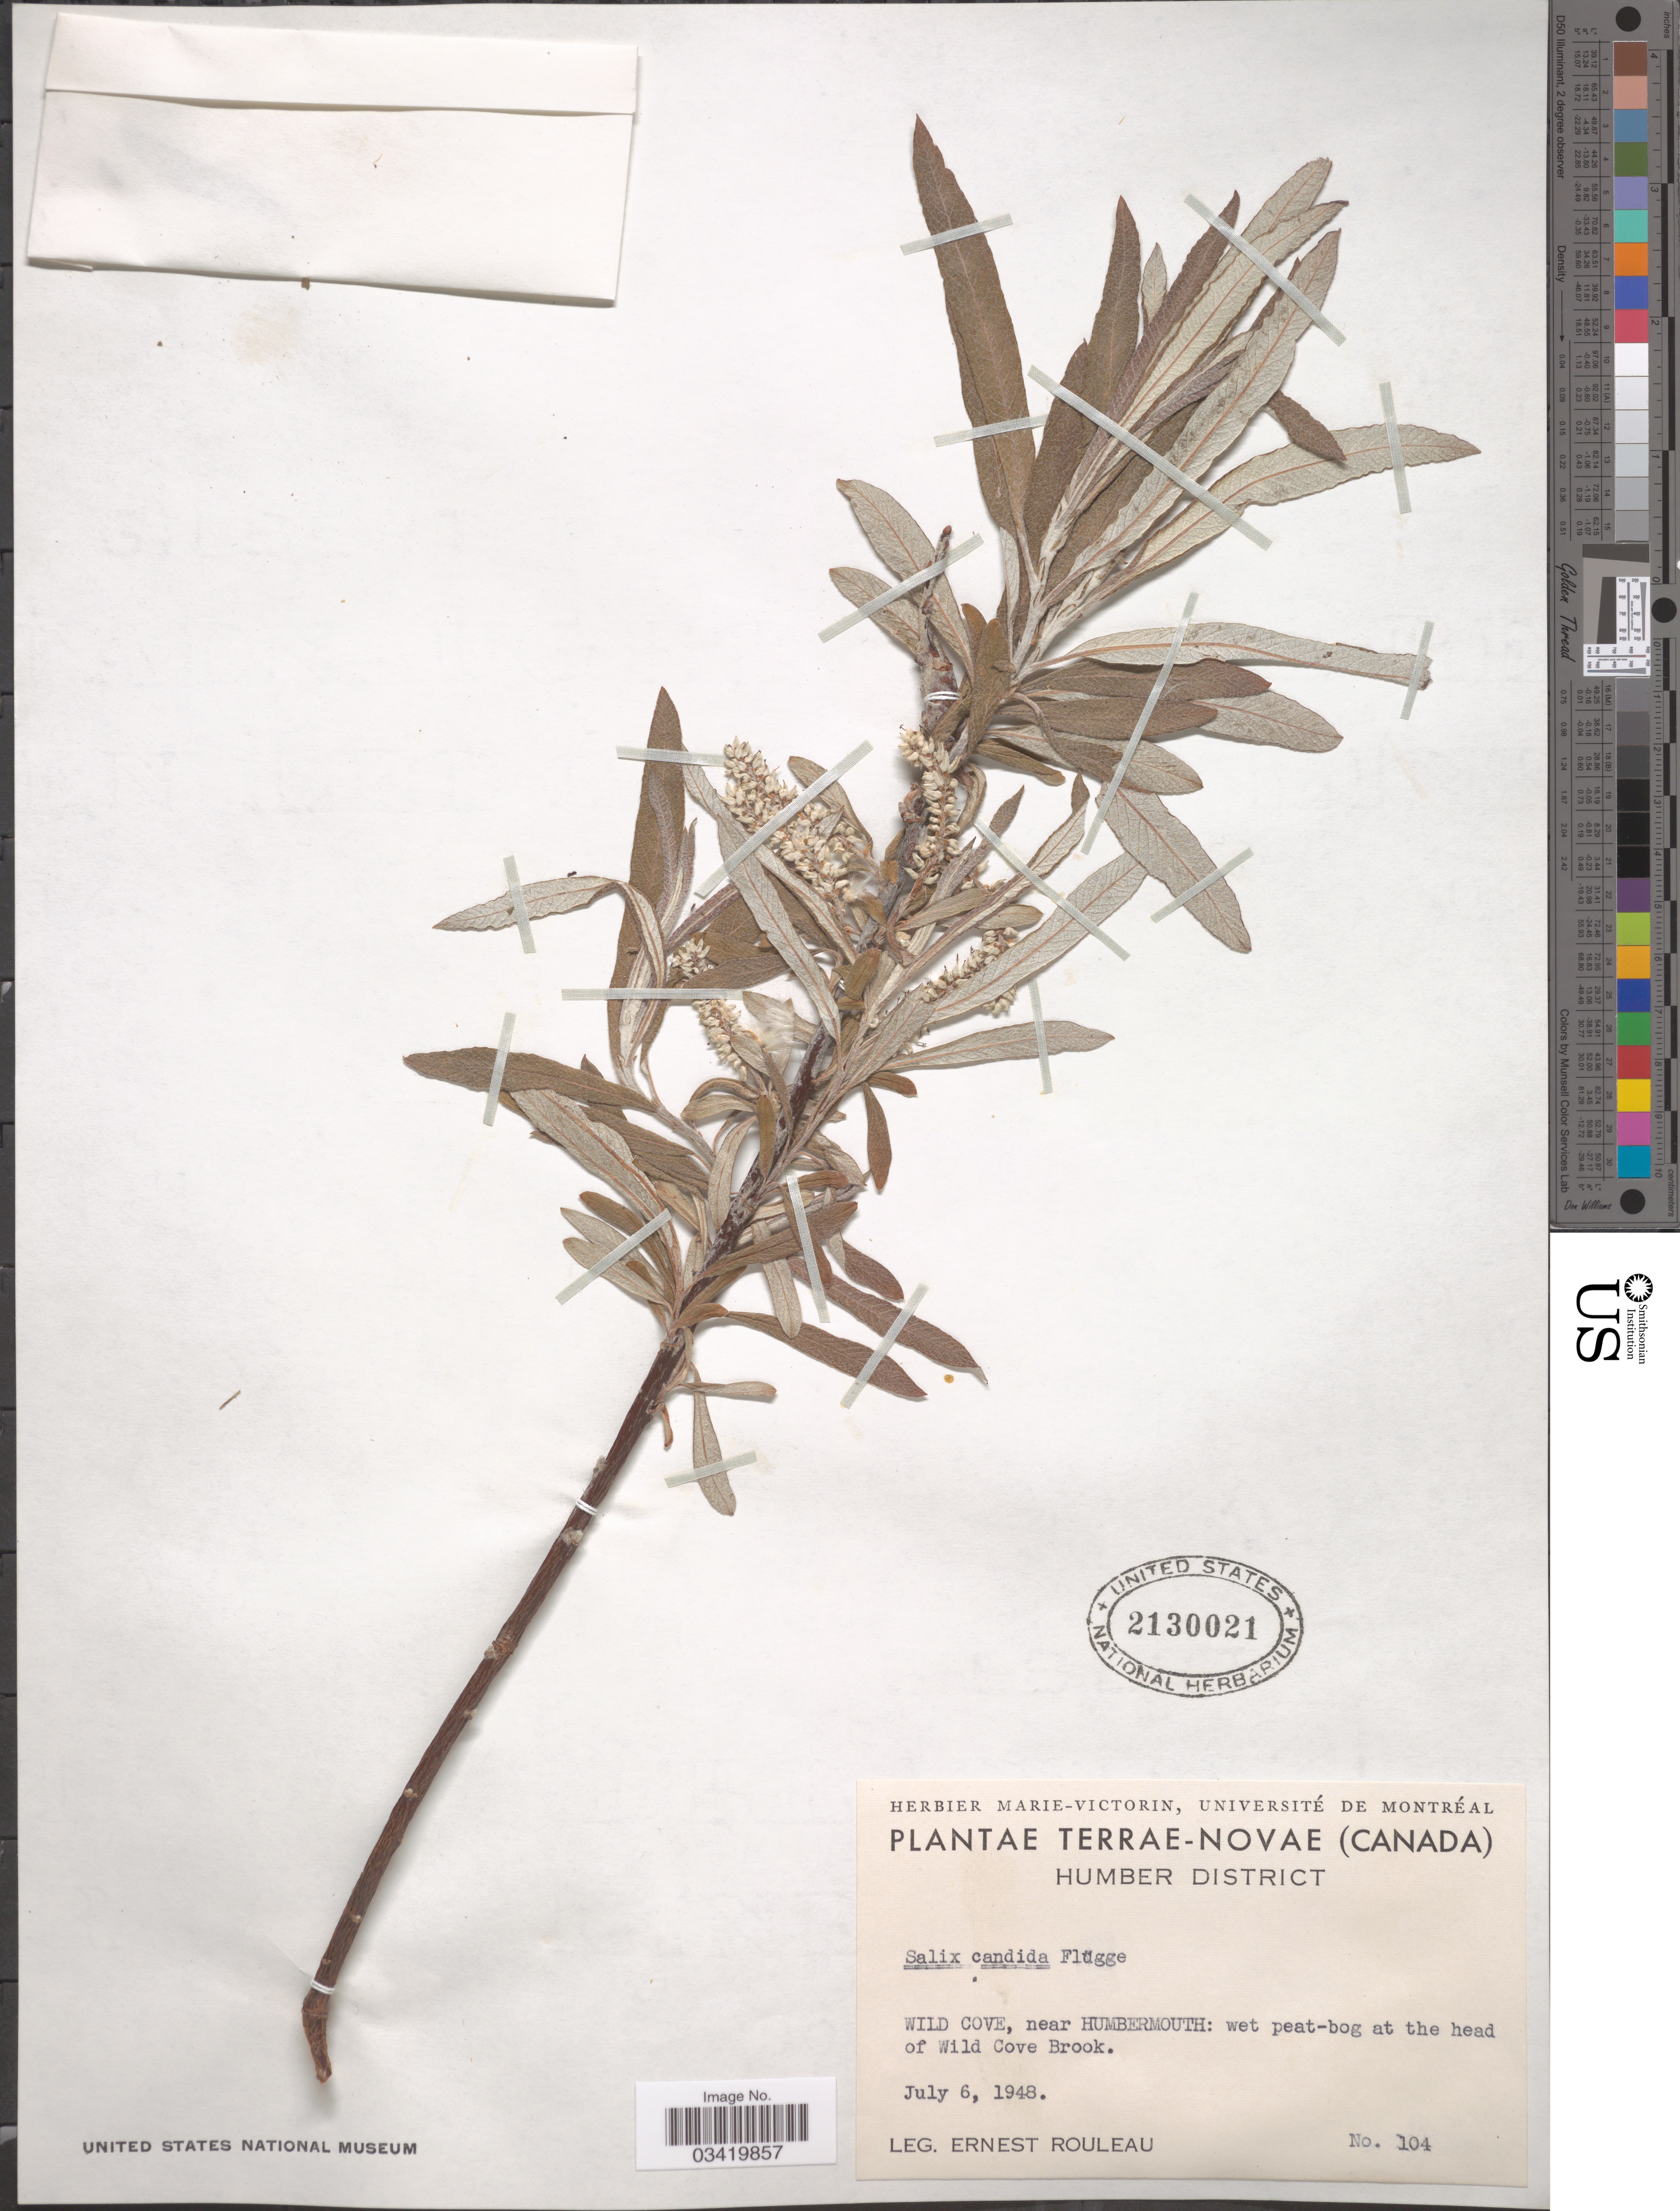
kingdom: Plantae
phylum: Tracheophyta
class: Magnoliopsida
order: Malpighiales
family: Salicaceae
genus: Salix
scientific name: Salix candida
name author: Flüggé ex Willd.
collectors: E. Rouleau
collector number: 104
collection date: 1948-07-06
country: Canada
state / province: Newfoundland and Labrador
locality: Terrae-Novae. Humber District. Wild Cove, near Humbermouth: wet peat-bog at the head of Wild Cove Brook.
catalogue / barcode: US 2130021